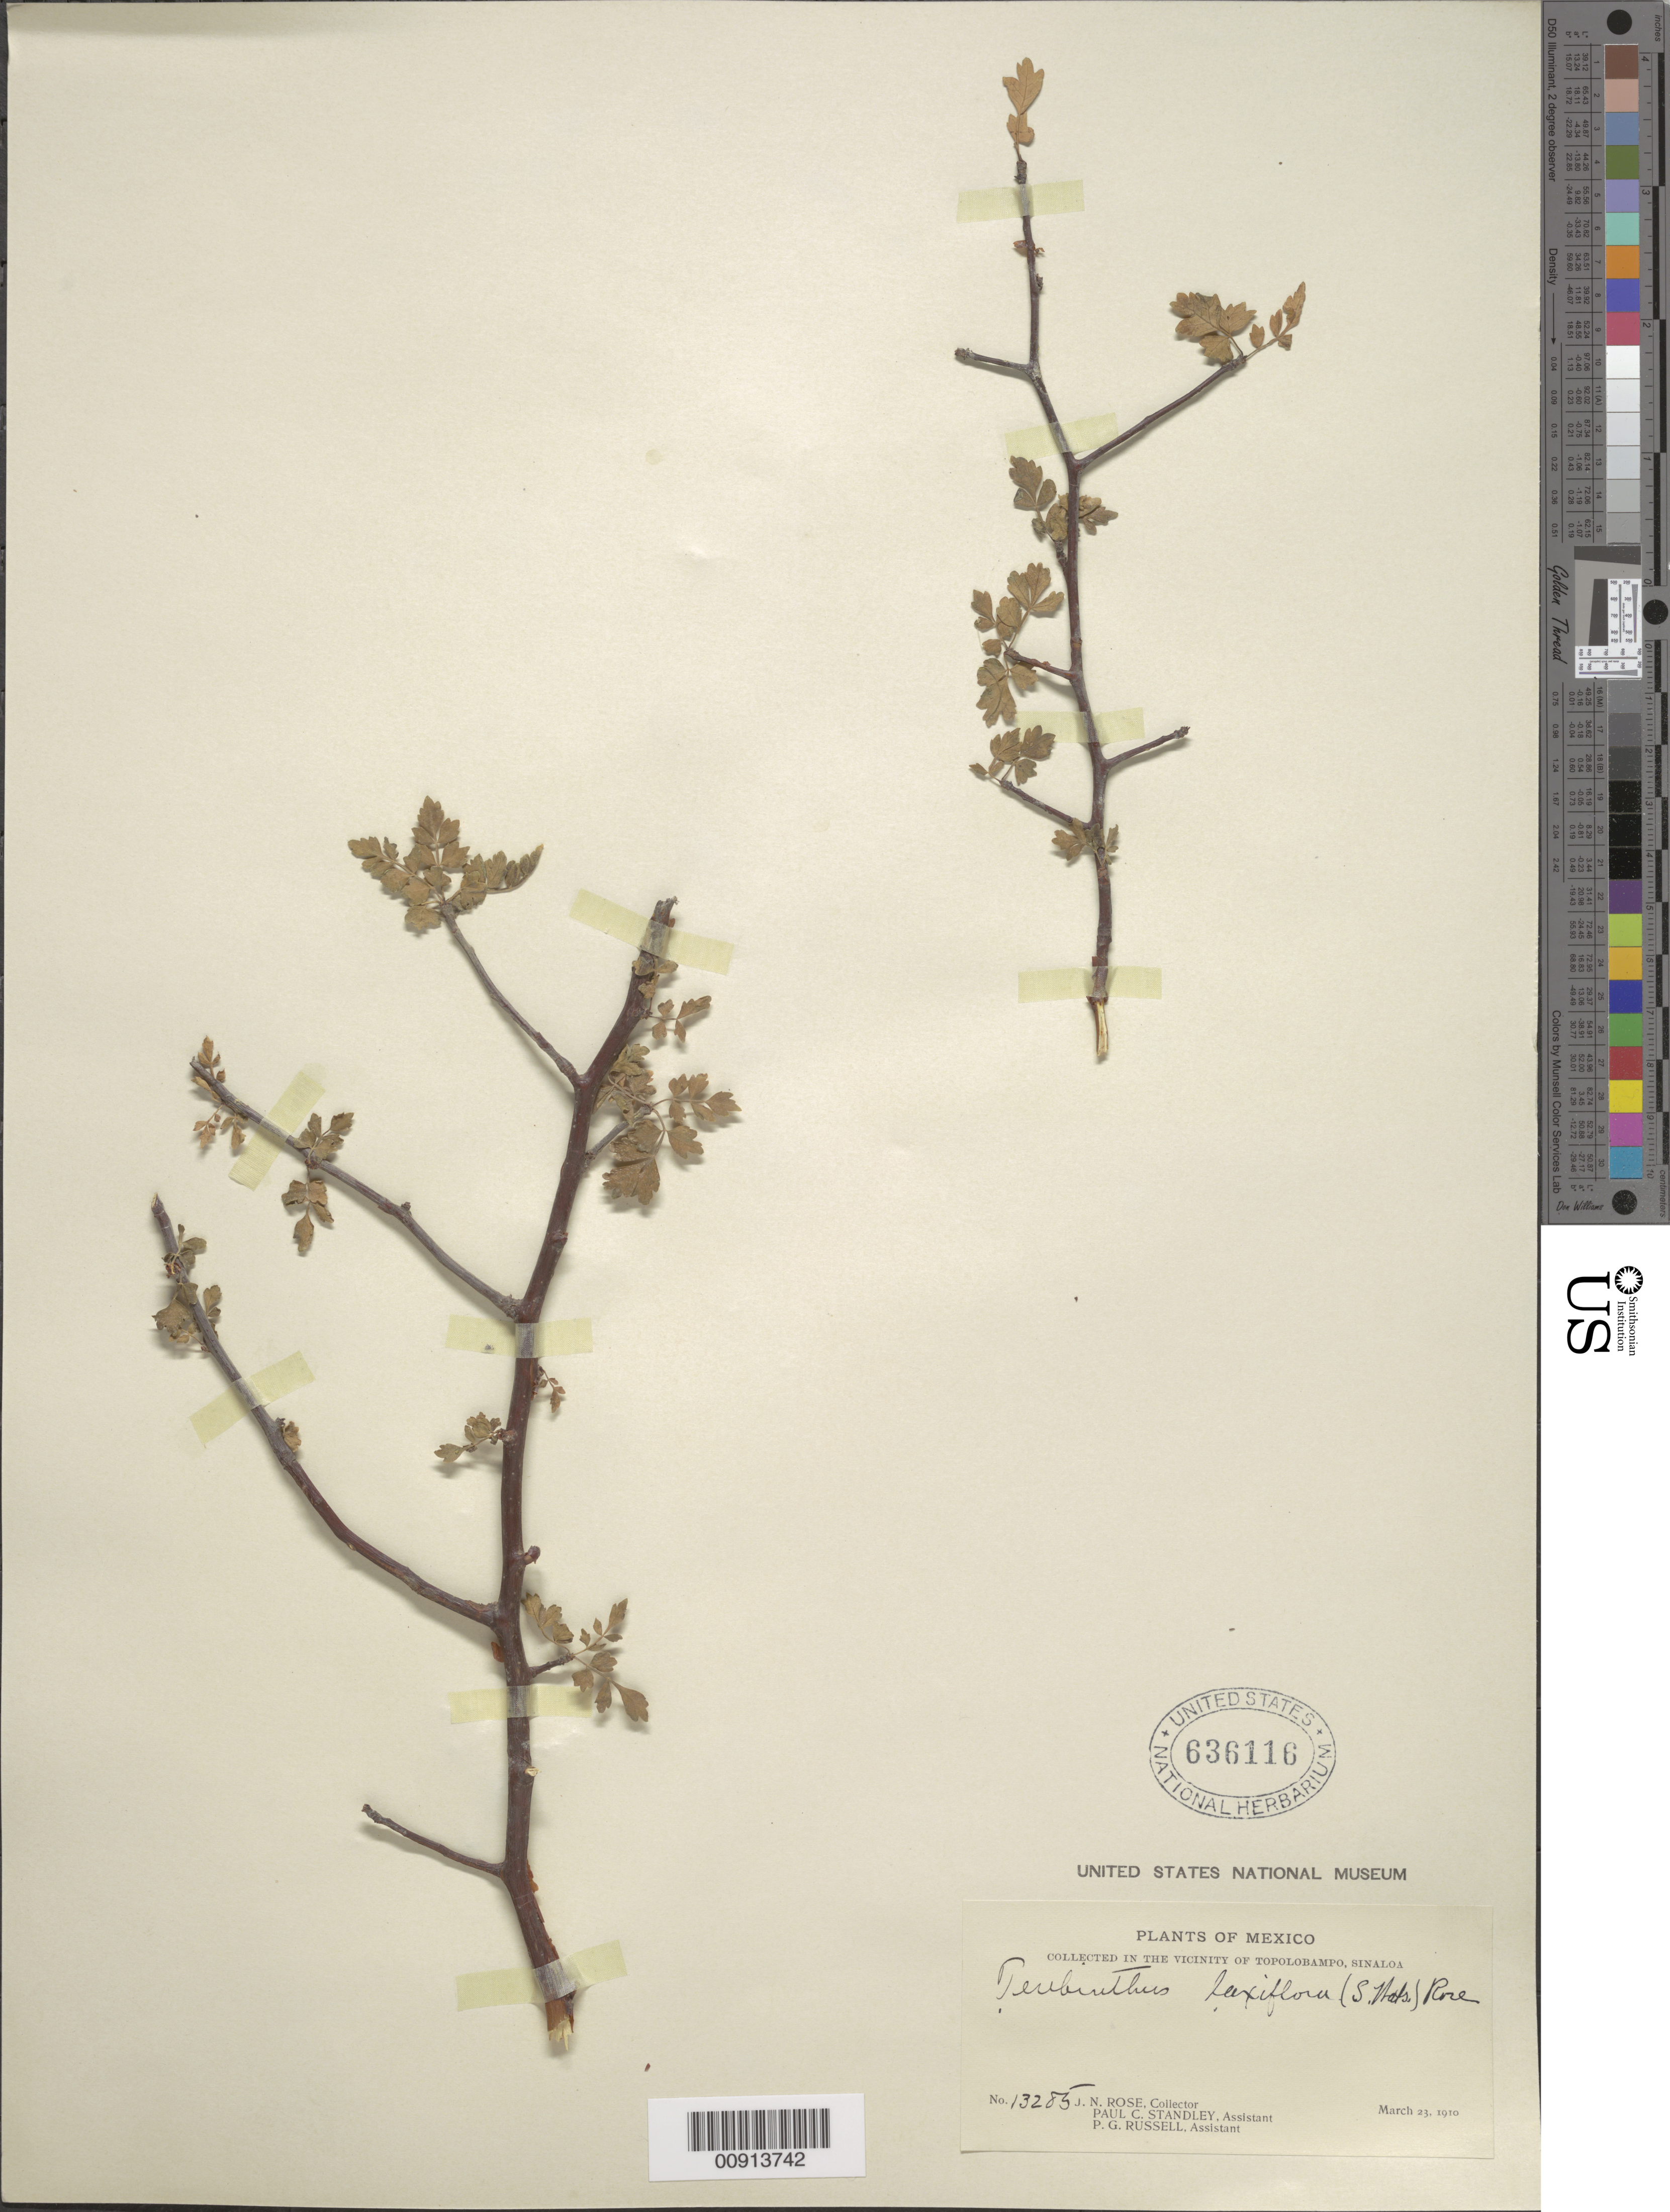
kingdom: Plantae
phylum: Tracheophyta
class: Magnoliopsida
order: Sapindales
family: Burseraceae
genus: Bursera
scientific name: Bursera laxiflora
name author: S. Watson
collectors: J. N. Rose, P. C. Standley & P. G. Russell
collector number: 13285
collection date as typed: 23 Mar 1910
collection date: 1910-03-23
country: Mexico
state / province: Sinaloa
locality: Vicinity of Topolobampo, Sinaloa.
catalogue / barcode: US 636116